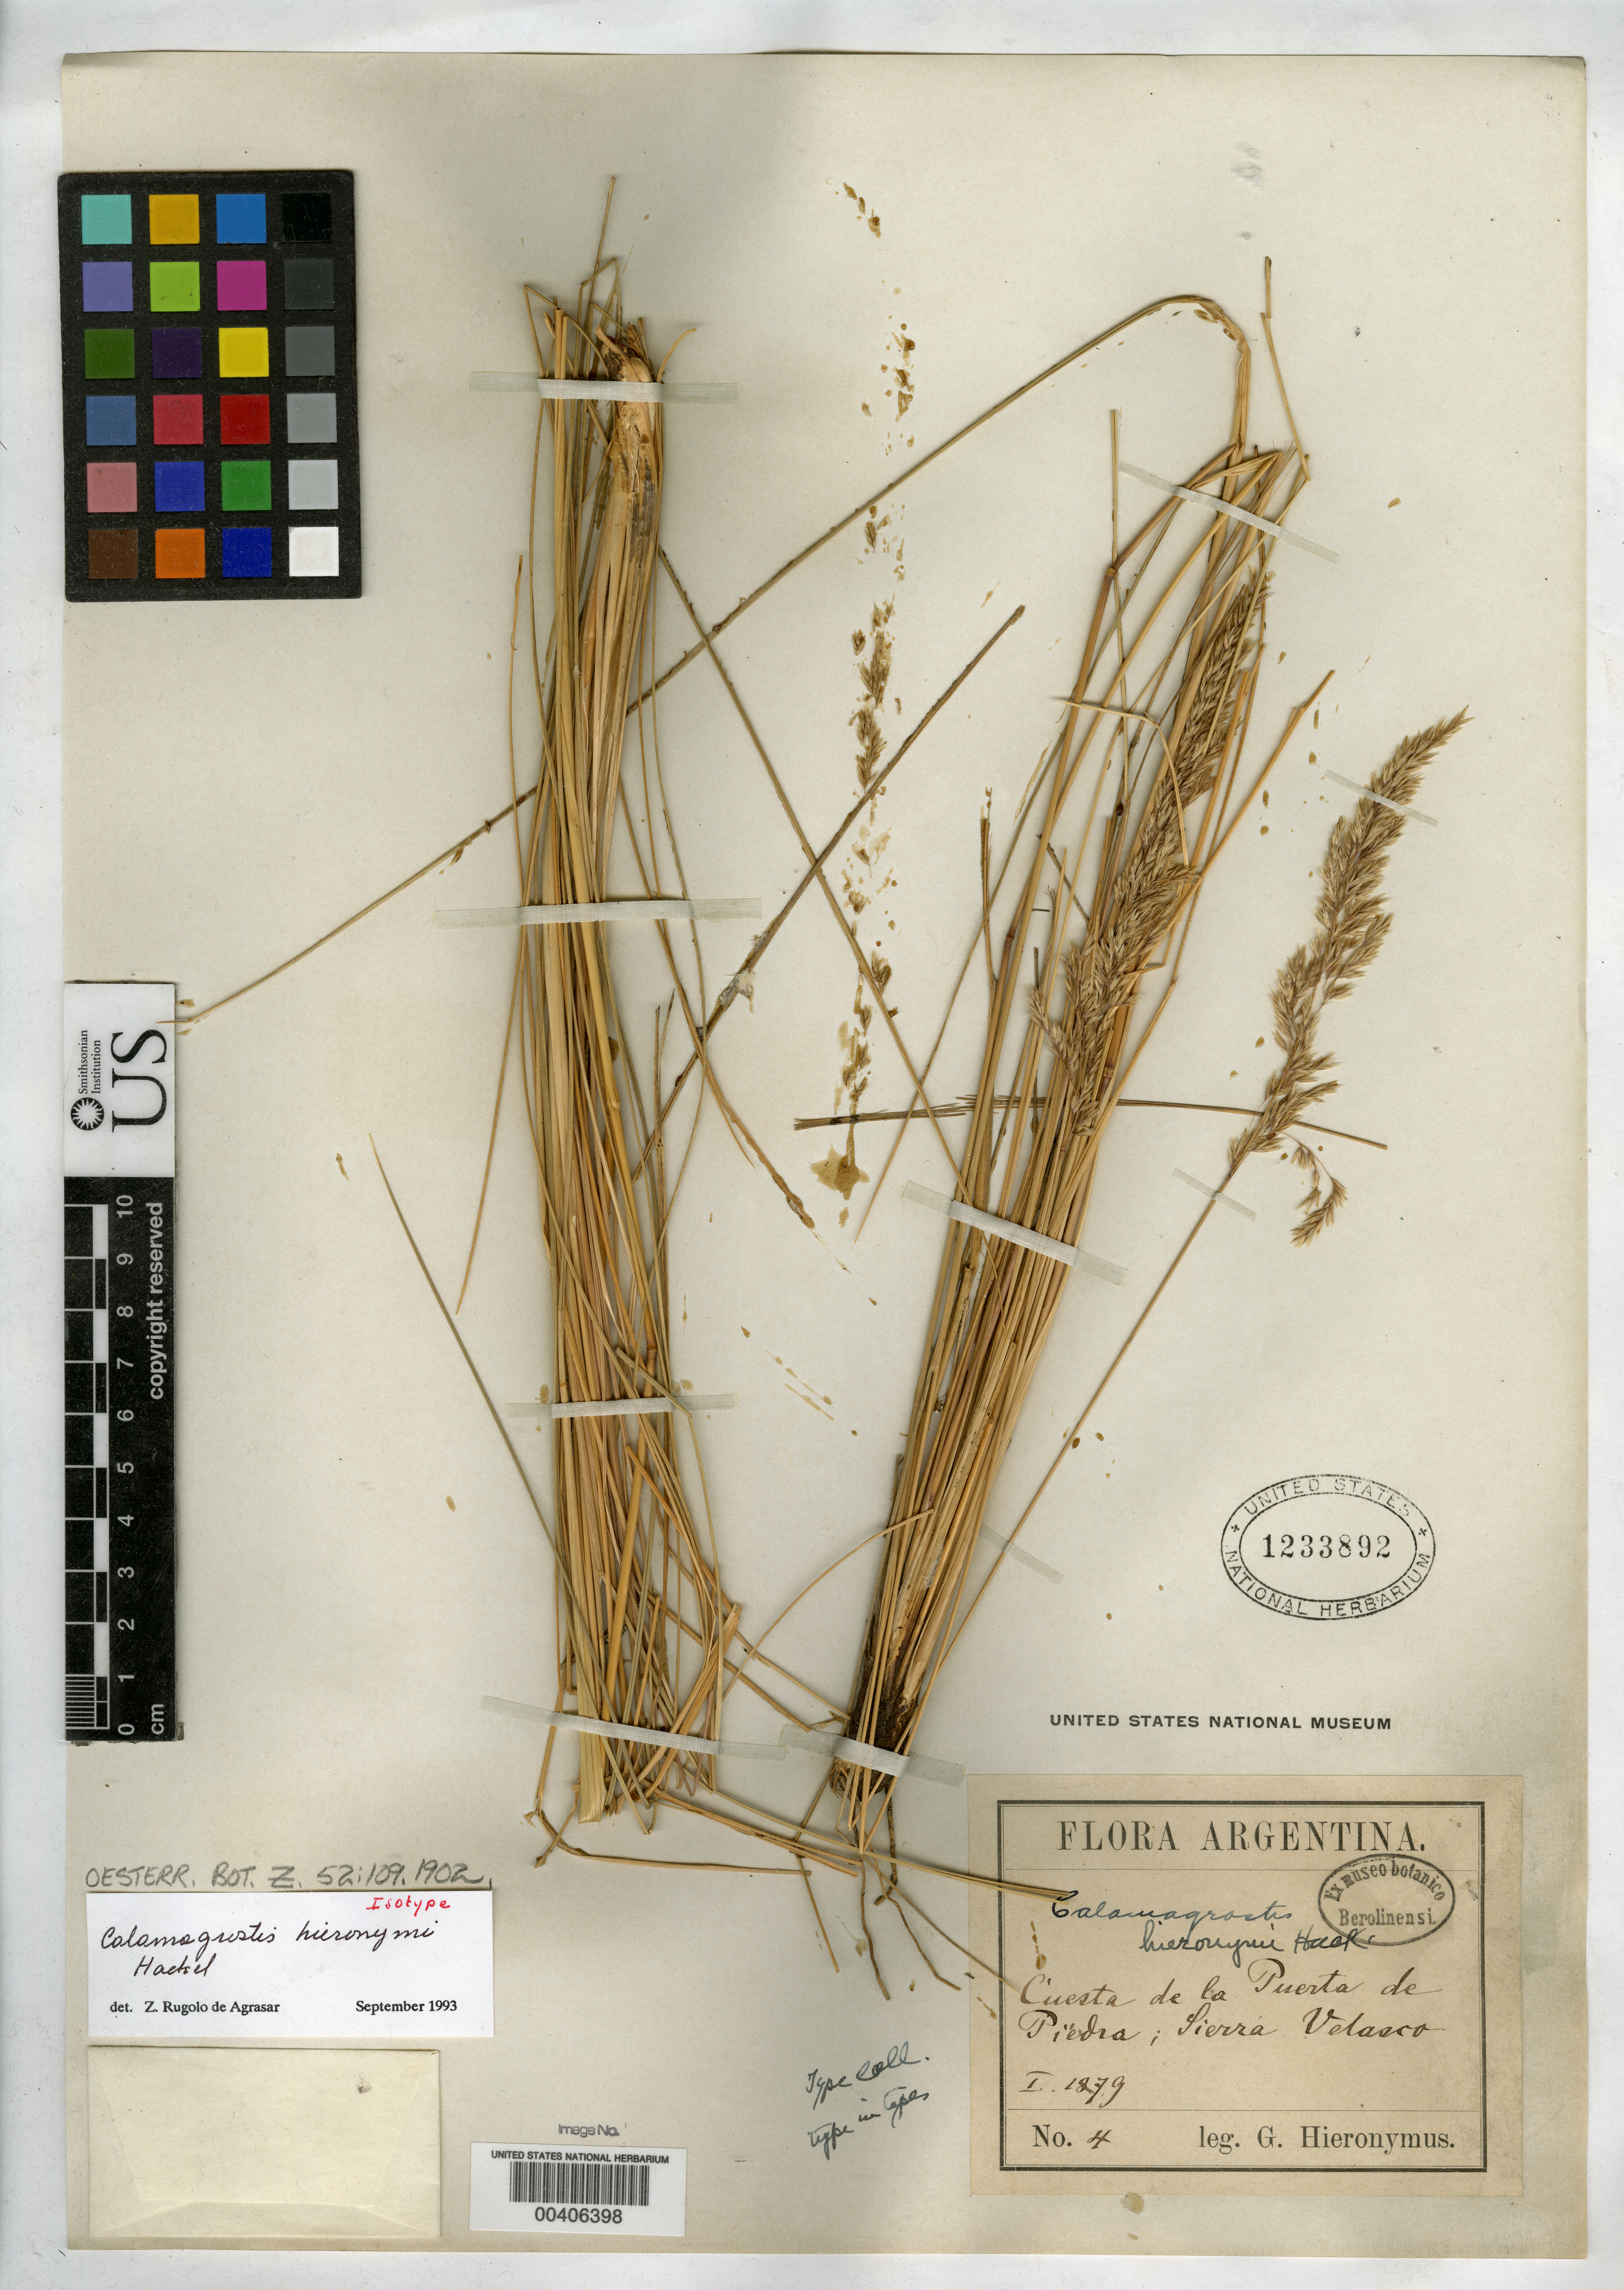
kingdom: Plantae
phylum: Tracheophyta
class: Liliopsida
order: Poales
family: Poaceae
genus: Calamagrostis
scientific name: Calamagrostis hieronymi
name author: Hack.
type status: Isotype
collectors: G. H. Hieronymus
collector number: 4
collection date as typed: Jan 1879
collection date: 1879-01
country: Argentina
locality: Cuesta de la Puerta de Piedra, Sierra Valasco.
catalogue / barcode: US 1233892